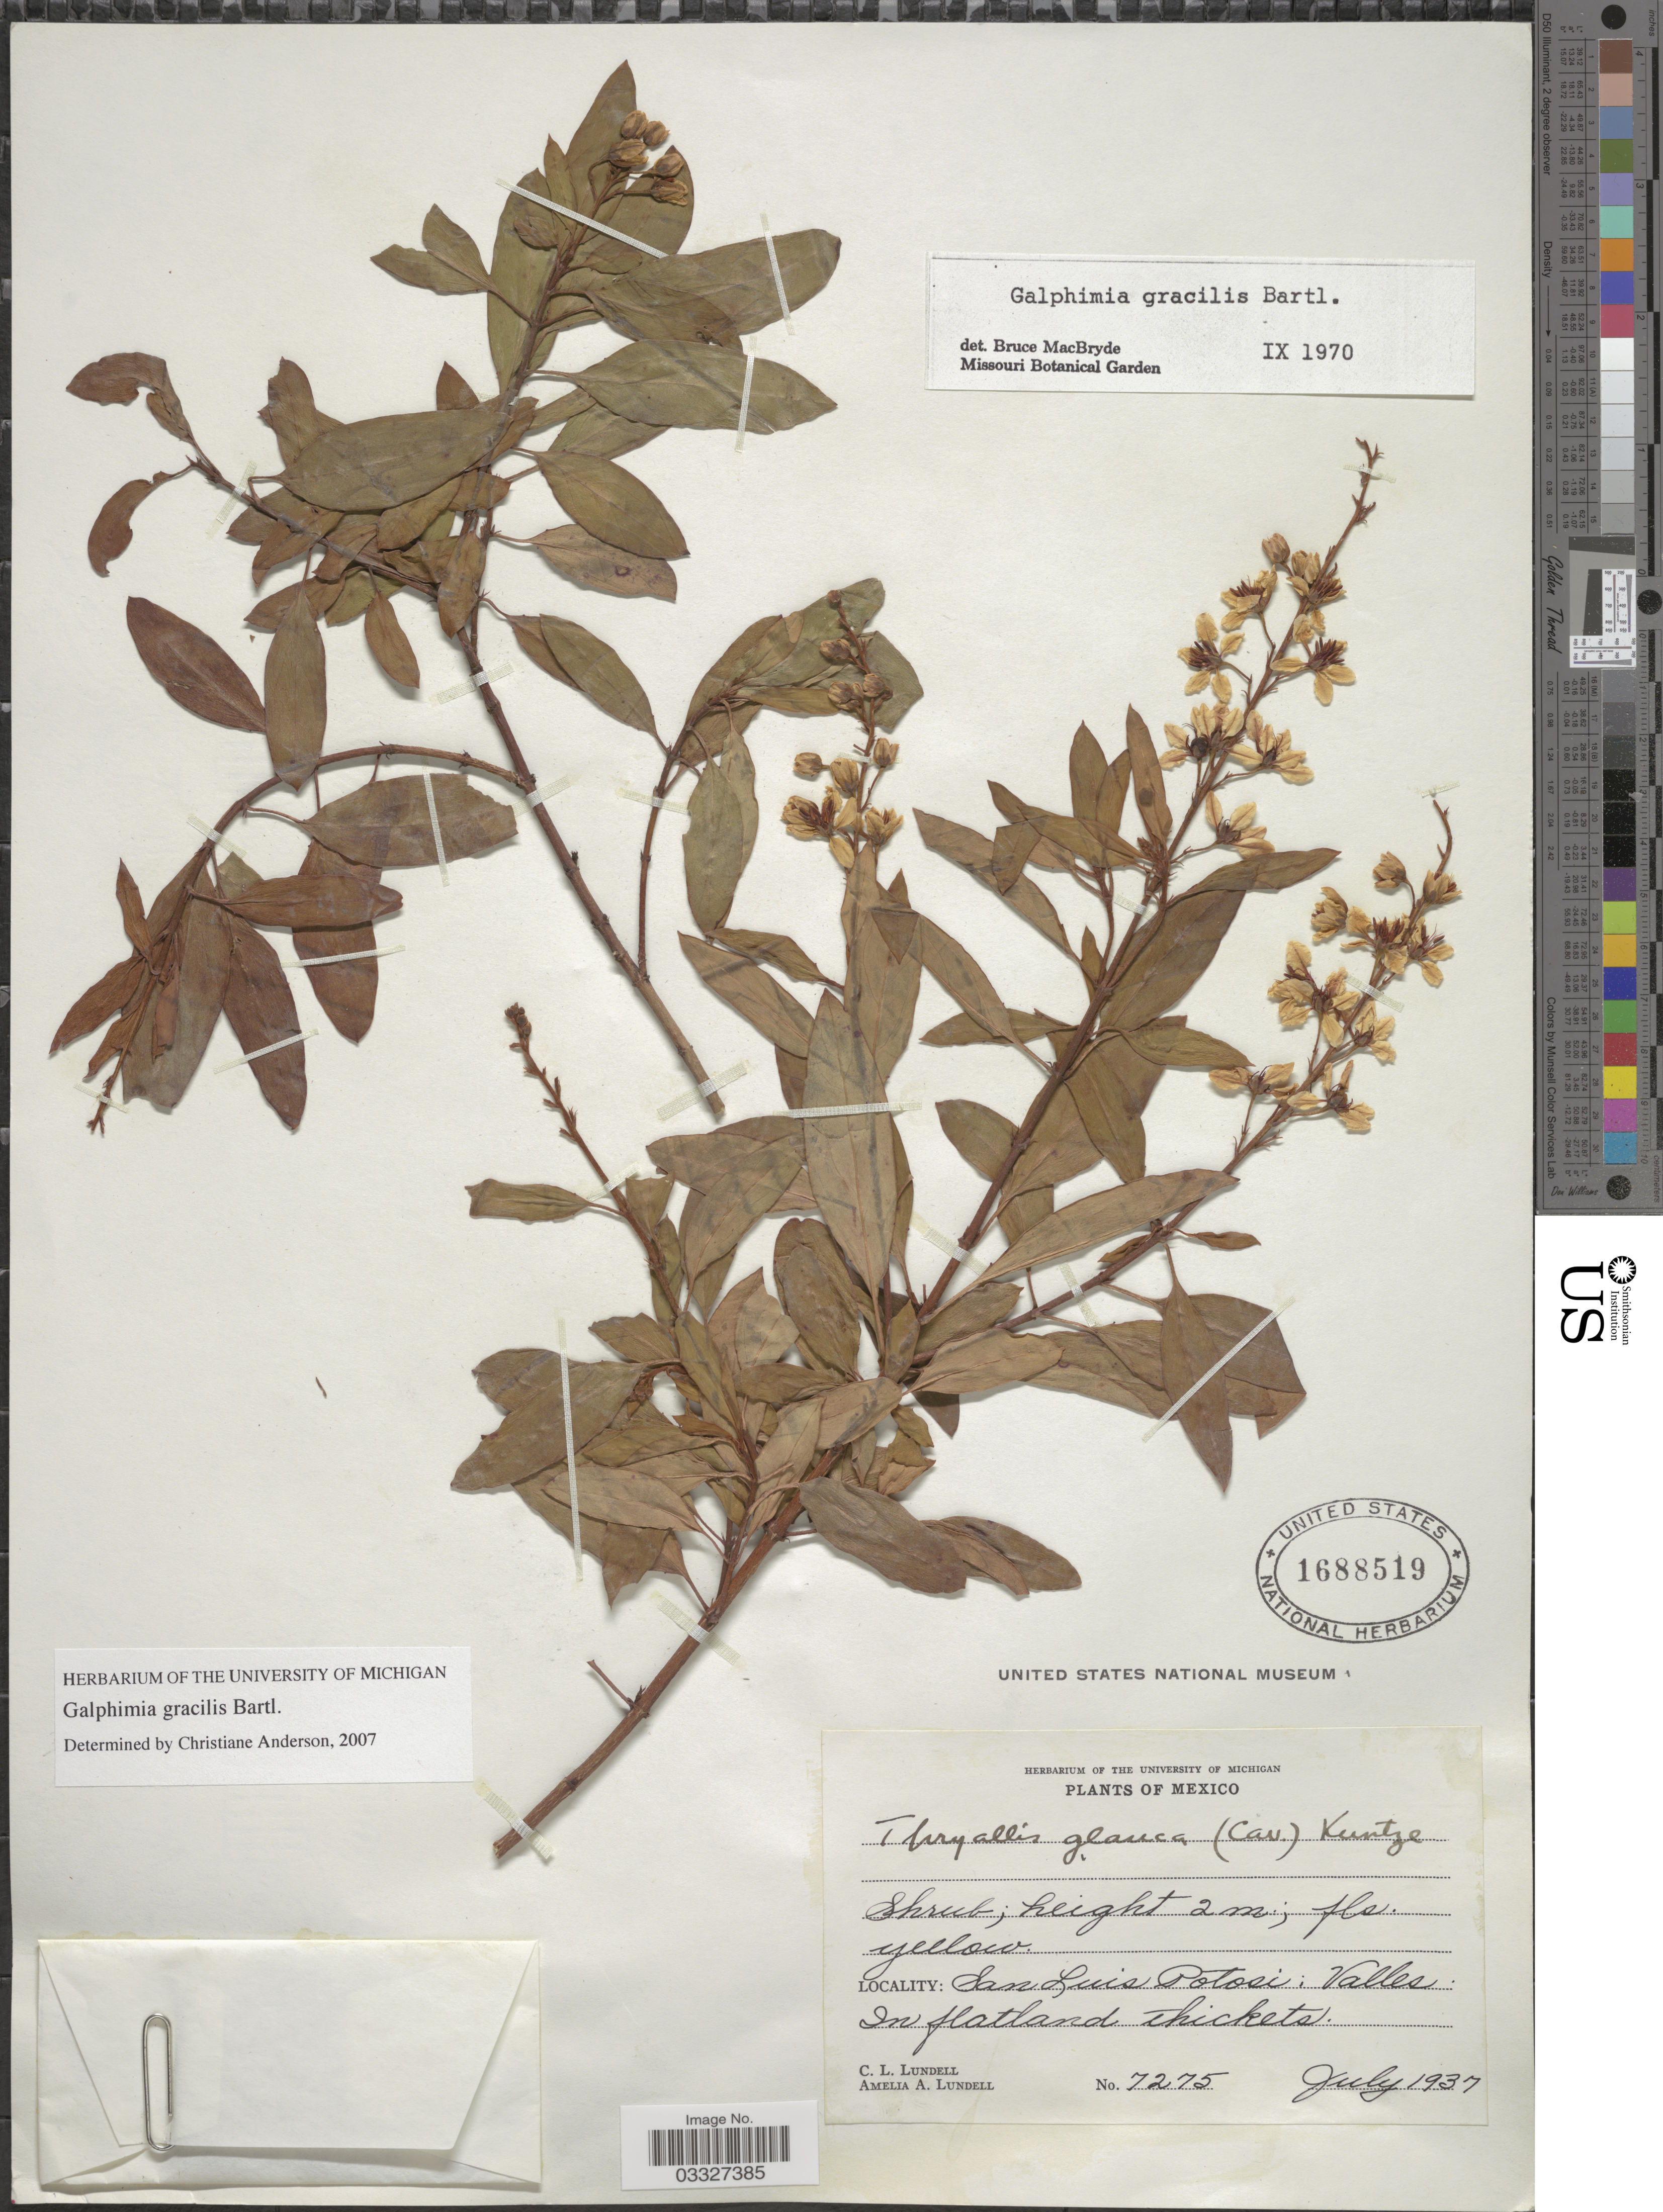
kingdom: Plantae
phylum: Tracheophyta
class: Magnoliopsida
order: Malpighiales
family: Malpighiaceae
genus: Galphimia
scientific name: Galphimia gracilis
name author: Bartl.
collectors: C. L. Lundell & A. A. Lundell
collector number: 7275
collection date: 1937-07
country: Mexico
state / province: San Luis Potosí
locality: Valles.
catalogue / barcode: US 1688519